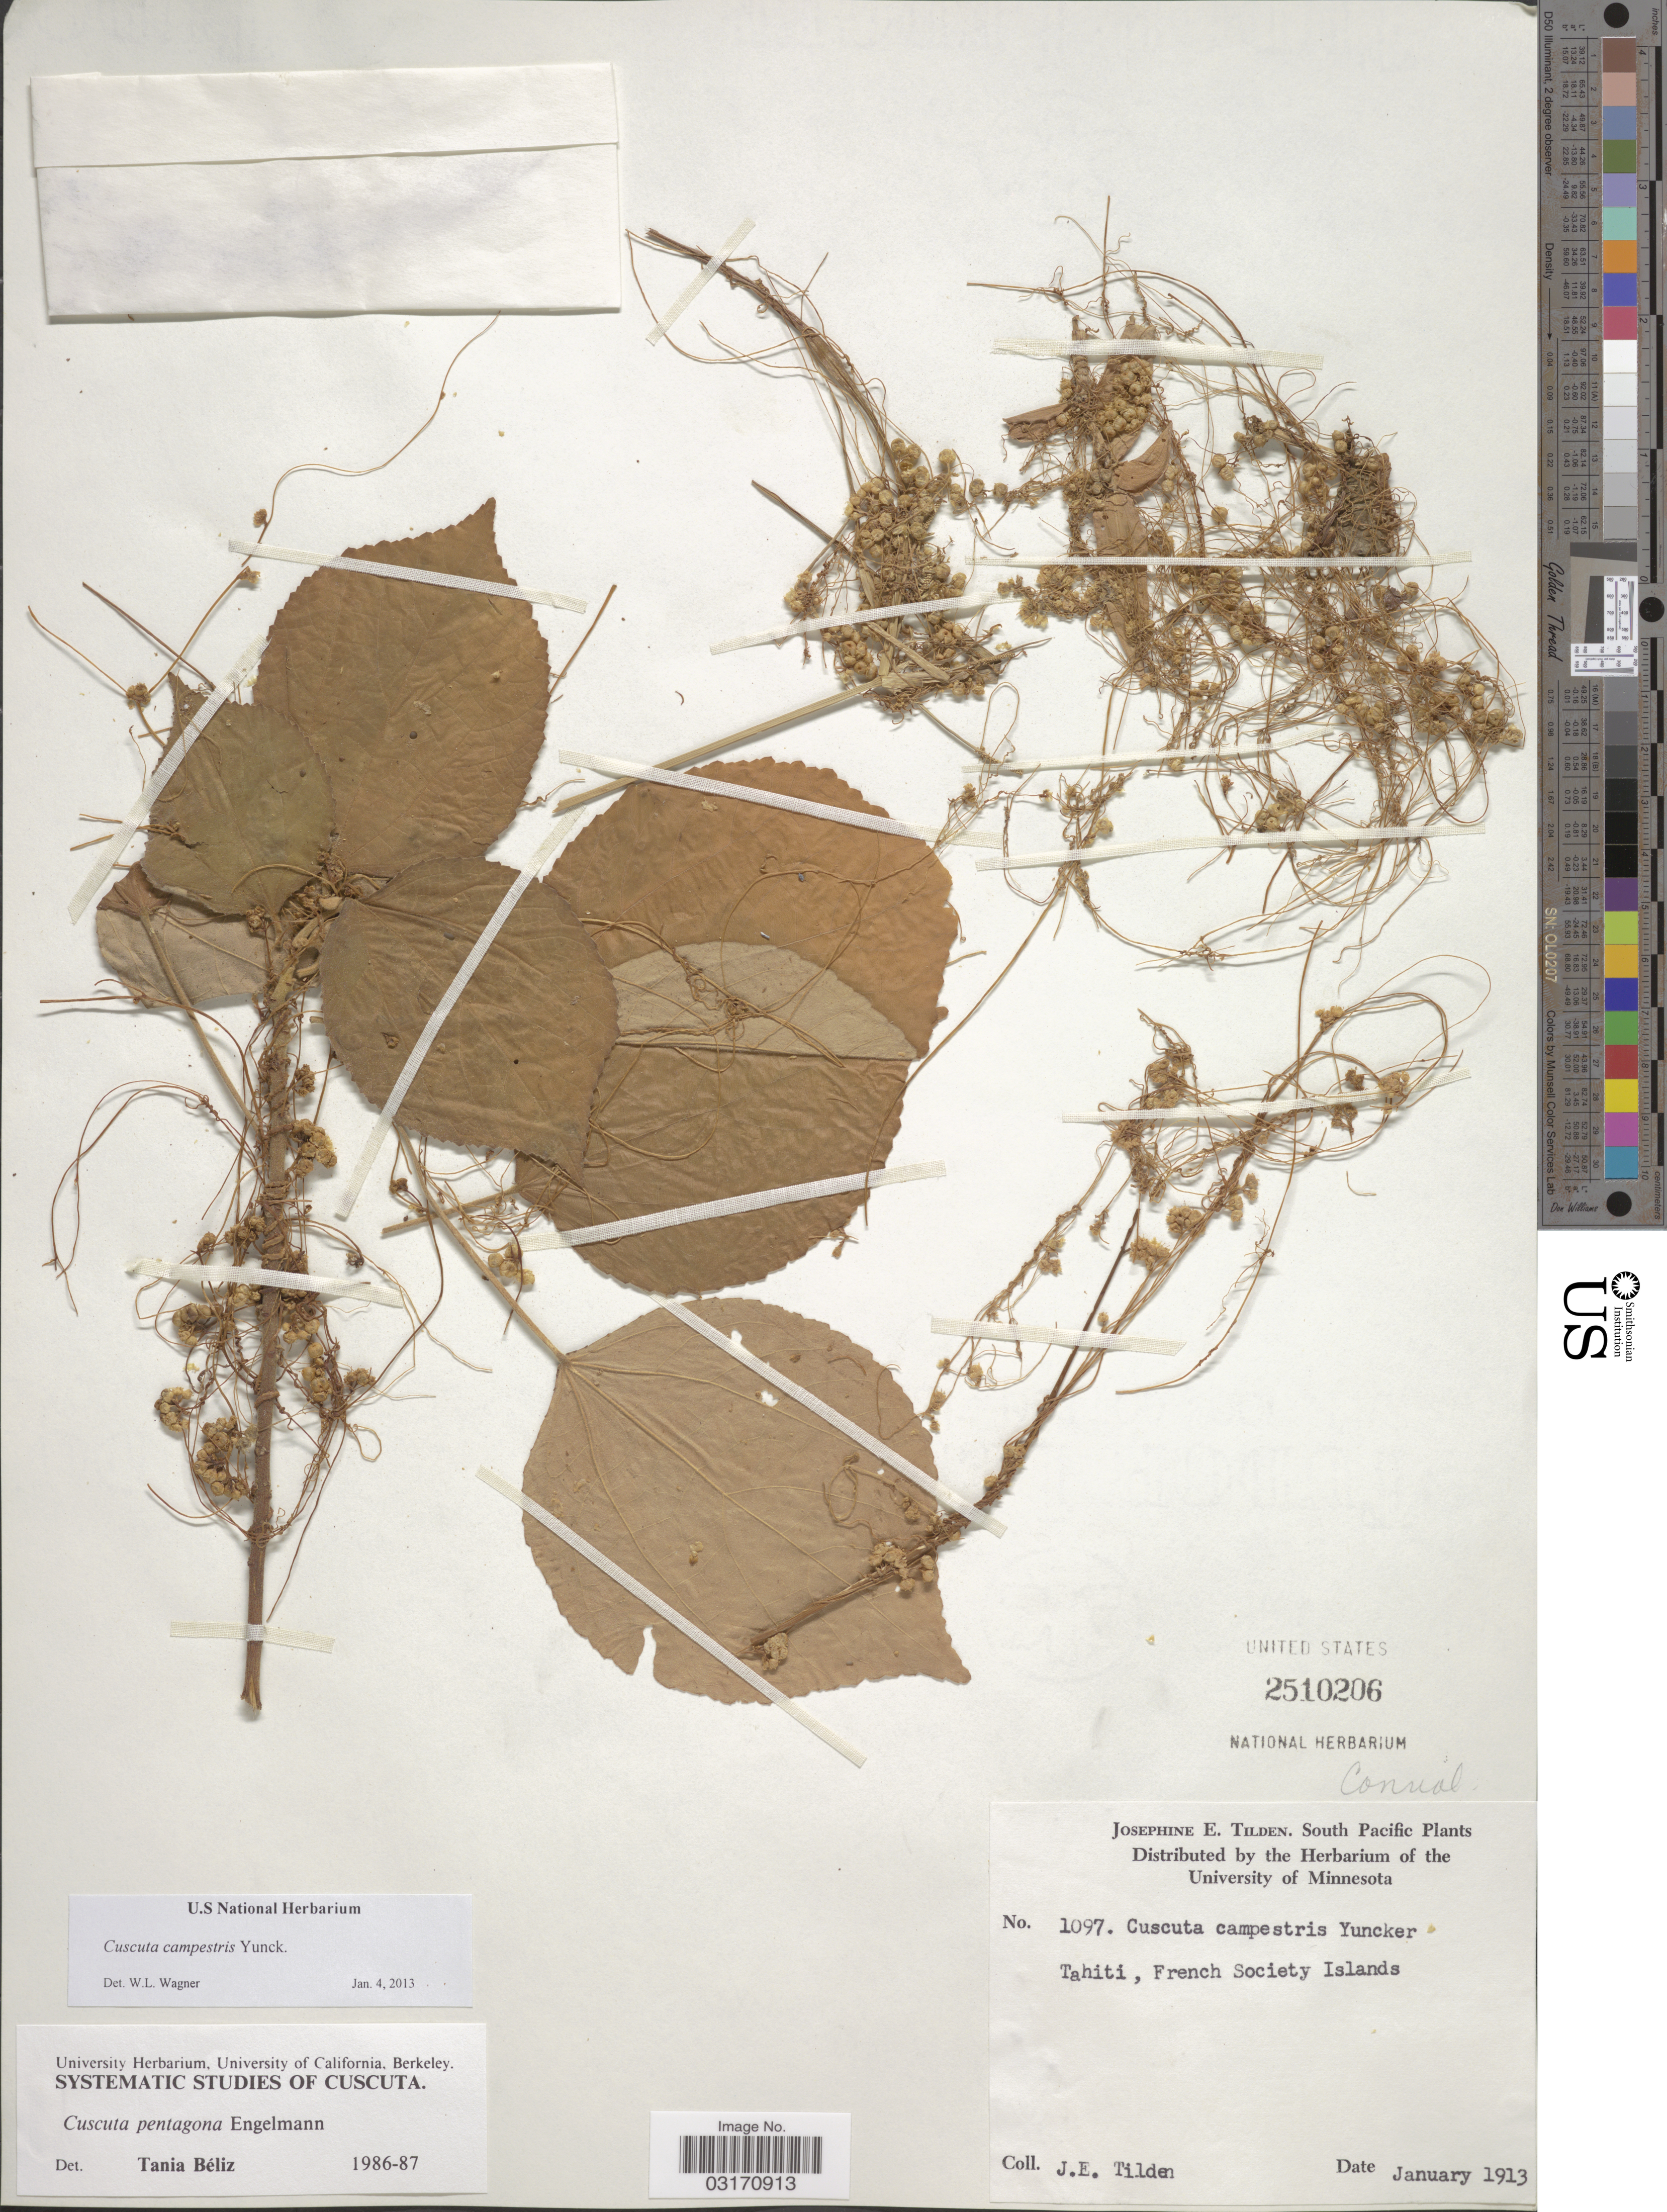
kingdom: Plantae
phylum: Tracheophyta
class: Magnoliopsida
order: Solanales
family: Convolvulaceae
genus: Cuscuta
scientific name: Cuscuta pentagona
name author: Engelm.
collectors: J. E. Tilden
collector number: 1097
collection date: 1913-01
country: French Polynesia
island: Tahiti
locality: South Pacific. Tahiti, French Society Islands.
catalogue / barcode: US 2510206